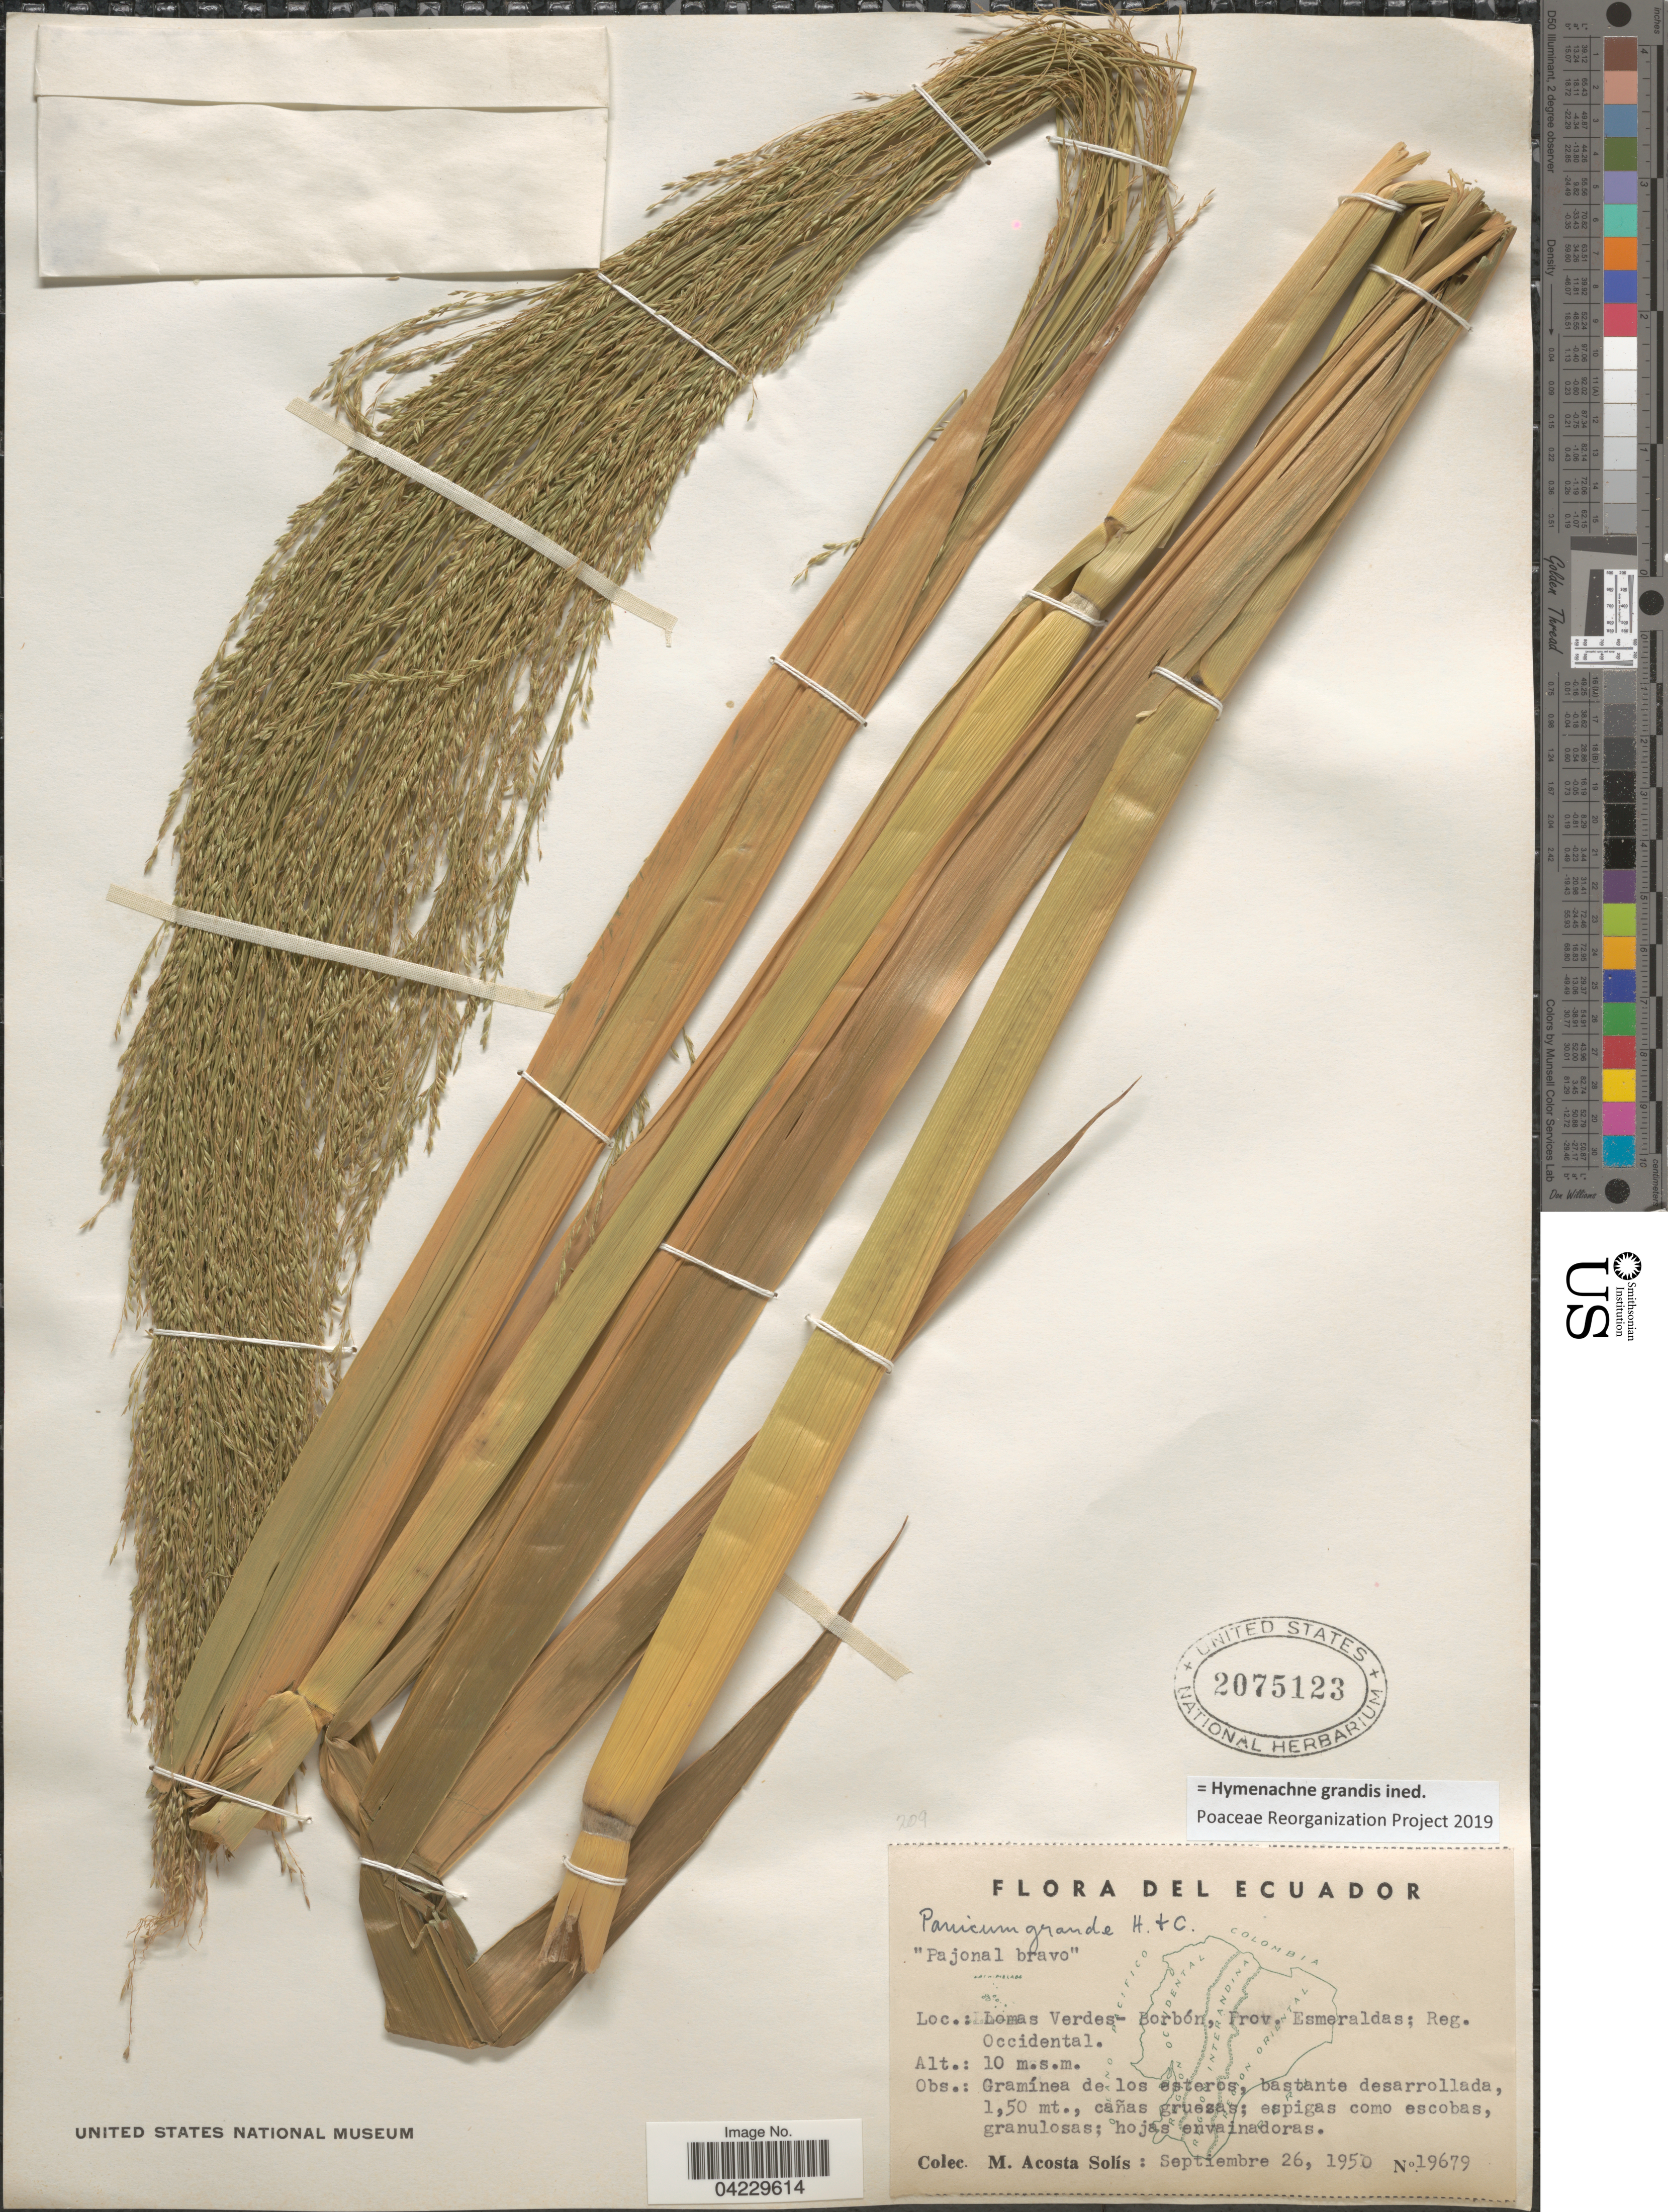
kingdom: Plantae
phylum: Tracheophyta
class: Liliopsida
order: Poales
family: Poaceae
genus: Hymenachne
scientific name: Hymenachne grandis ined. prp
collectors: M. Acosta Solis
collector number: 19679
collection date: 1950-09-26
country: Ecuador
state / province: Esmeraldas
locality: Lomas Verdes- Borbón; Reg. Occidental.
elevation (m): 10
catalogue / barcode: US 2075123